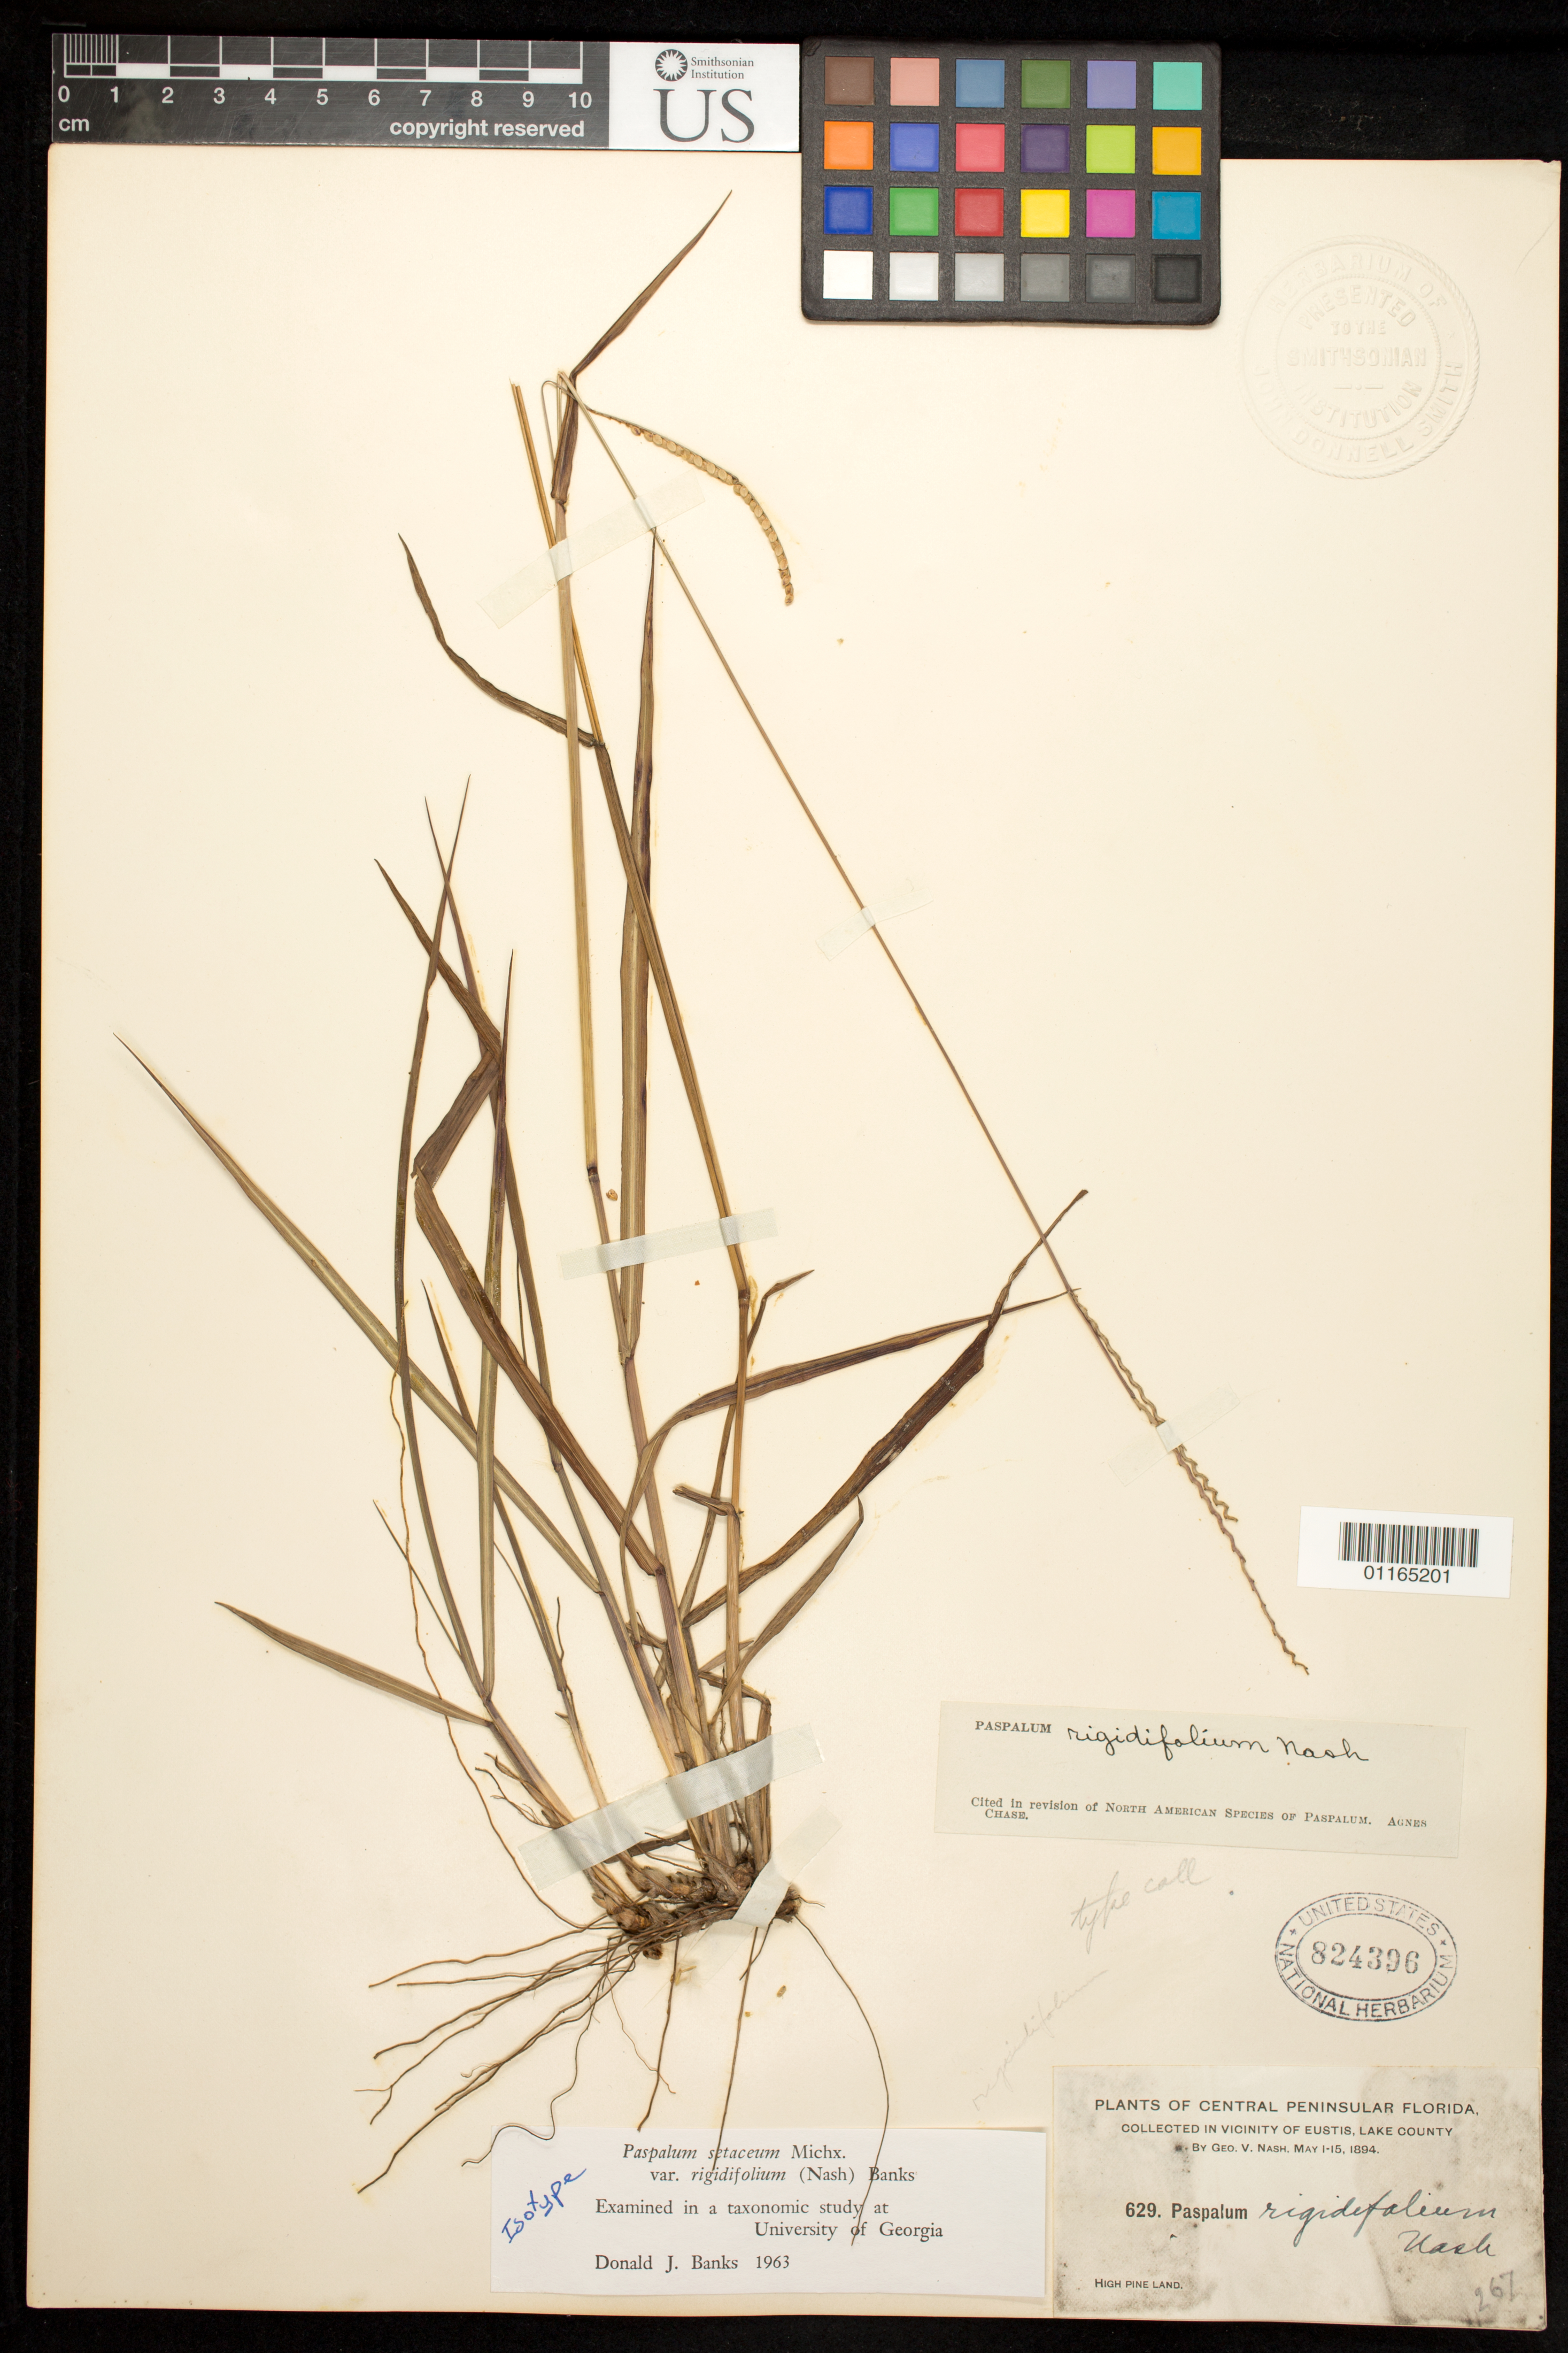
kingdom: Plantae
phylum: Tracheophyta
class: Liliopsida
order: Poales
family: Poaceae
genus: Paspalum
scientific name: Paspalum rigidifolium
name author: Nash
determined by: Chase, [M.] Agnes, (US)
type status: Isotype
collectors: G. V. Nash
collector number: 629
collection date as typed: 01 May 1894 to 15 May 1894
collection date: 1894-05-01/1894-05-15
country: United States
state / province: Florida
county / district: Lake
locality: Vicinity of Eustis, Lake County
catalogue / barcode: US 824396